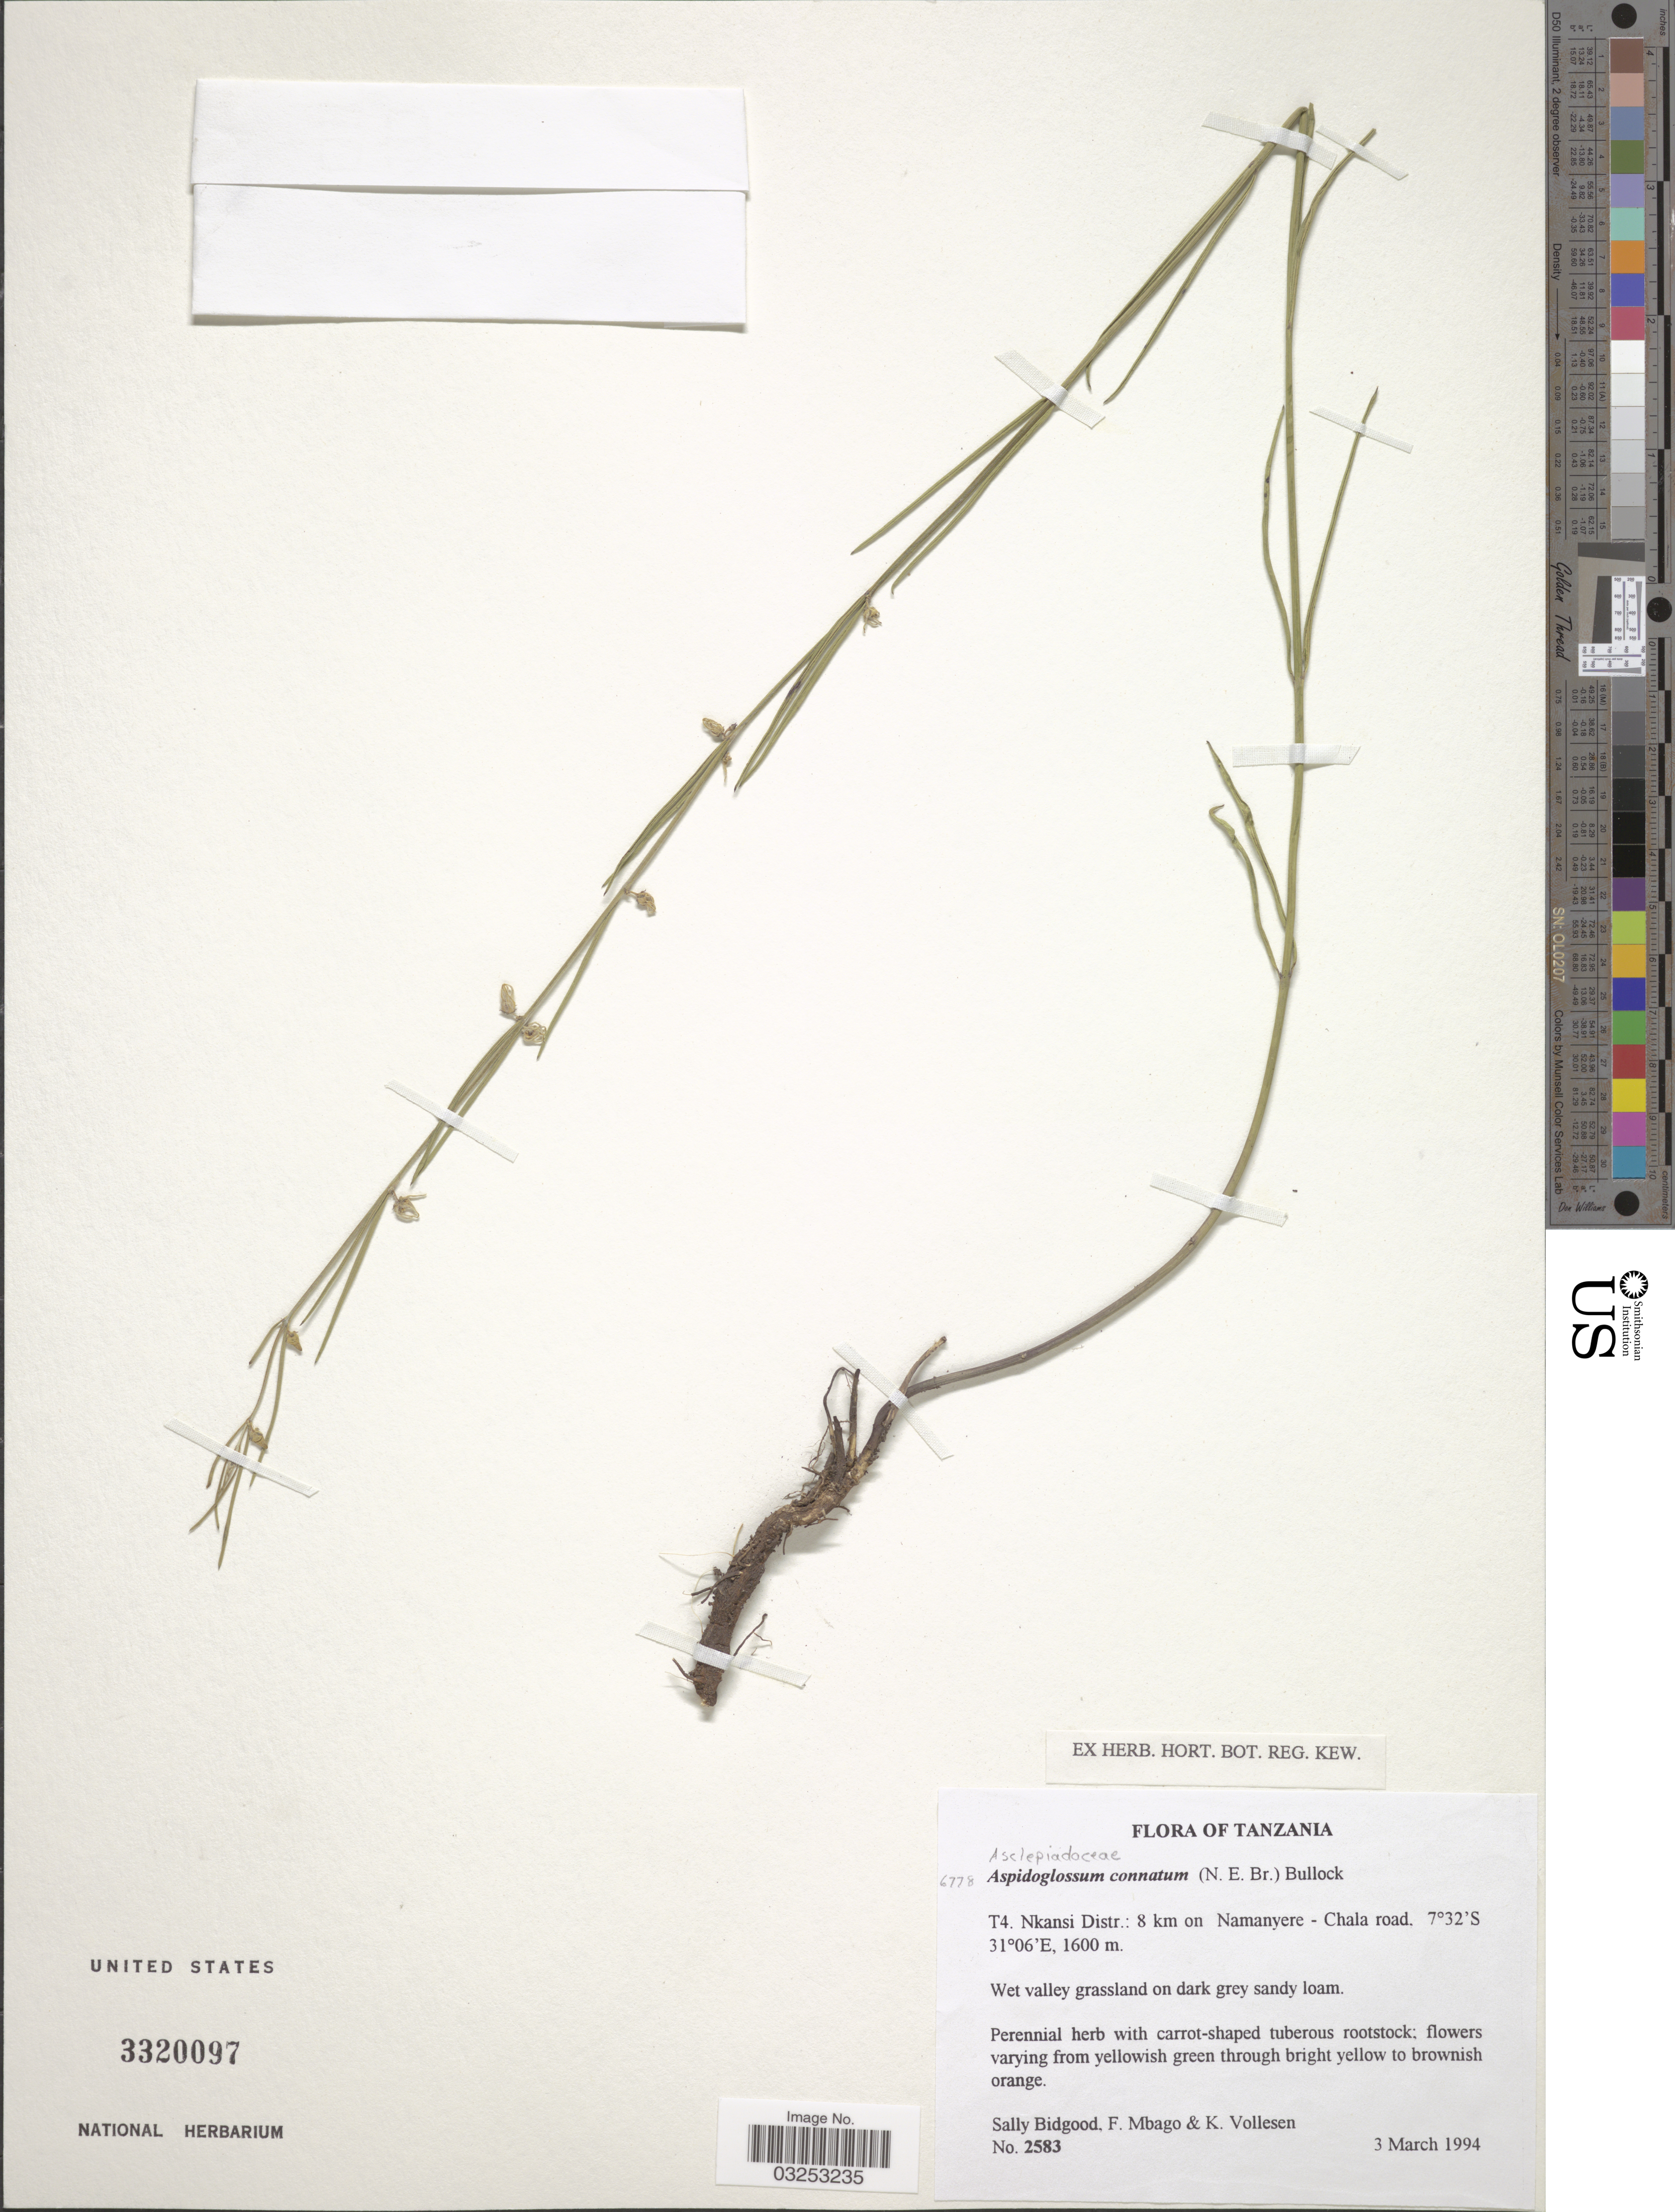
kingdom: Plantae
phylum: Tracheophyta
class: Magnoliopsida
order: Gentianales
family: Apocynaceae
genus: Aspidoglossum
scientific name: Aspidoglossum connatum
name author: (N.E. Br.) Bullock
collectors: S. Bidgood, F. Mbago & K. Vollesen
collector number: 2583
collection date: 1994-03-03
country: Tanzania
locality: T4. Nkansi Distr.: 8 km on Namanyere - Chala road.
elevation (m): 1600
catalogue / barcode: US 3320097